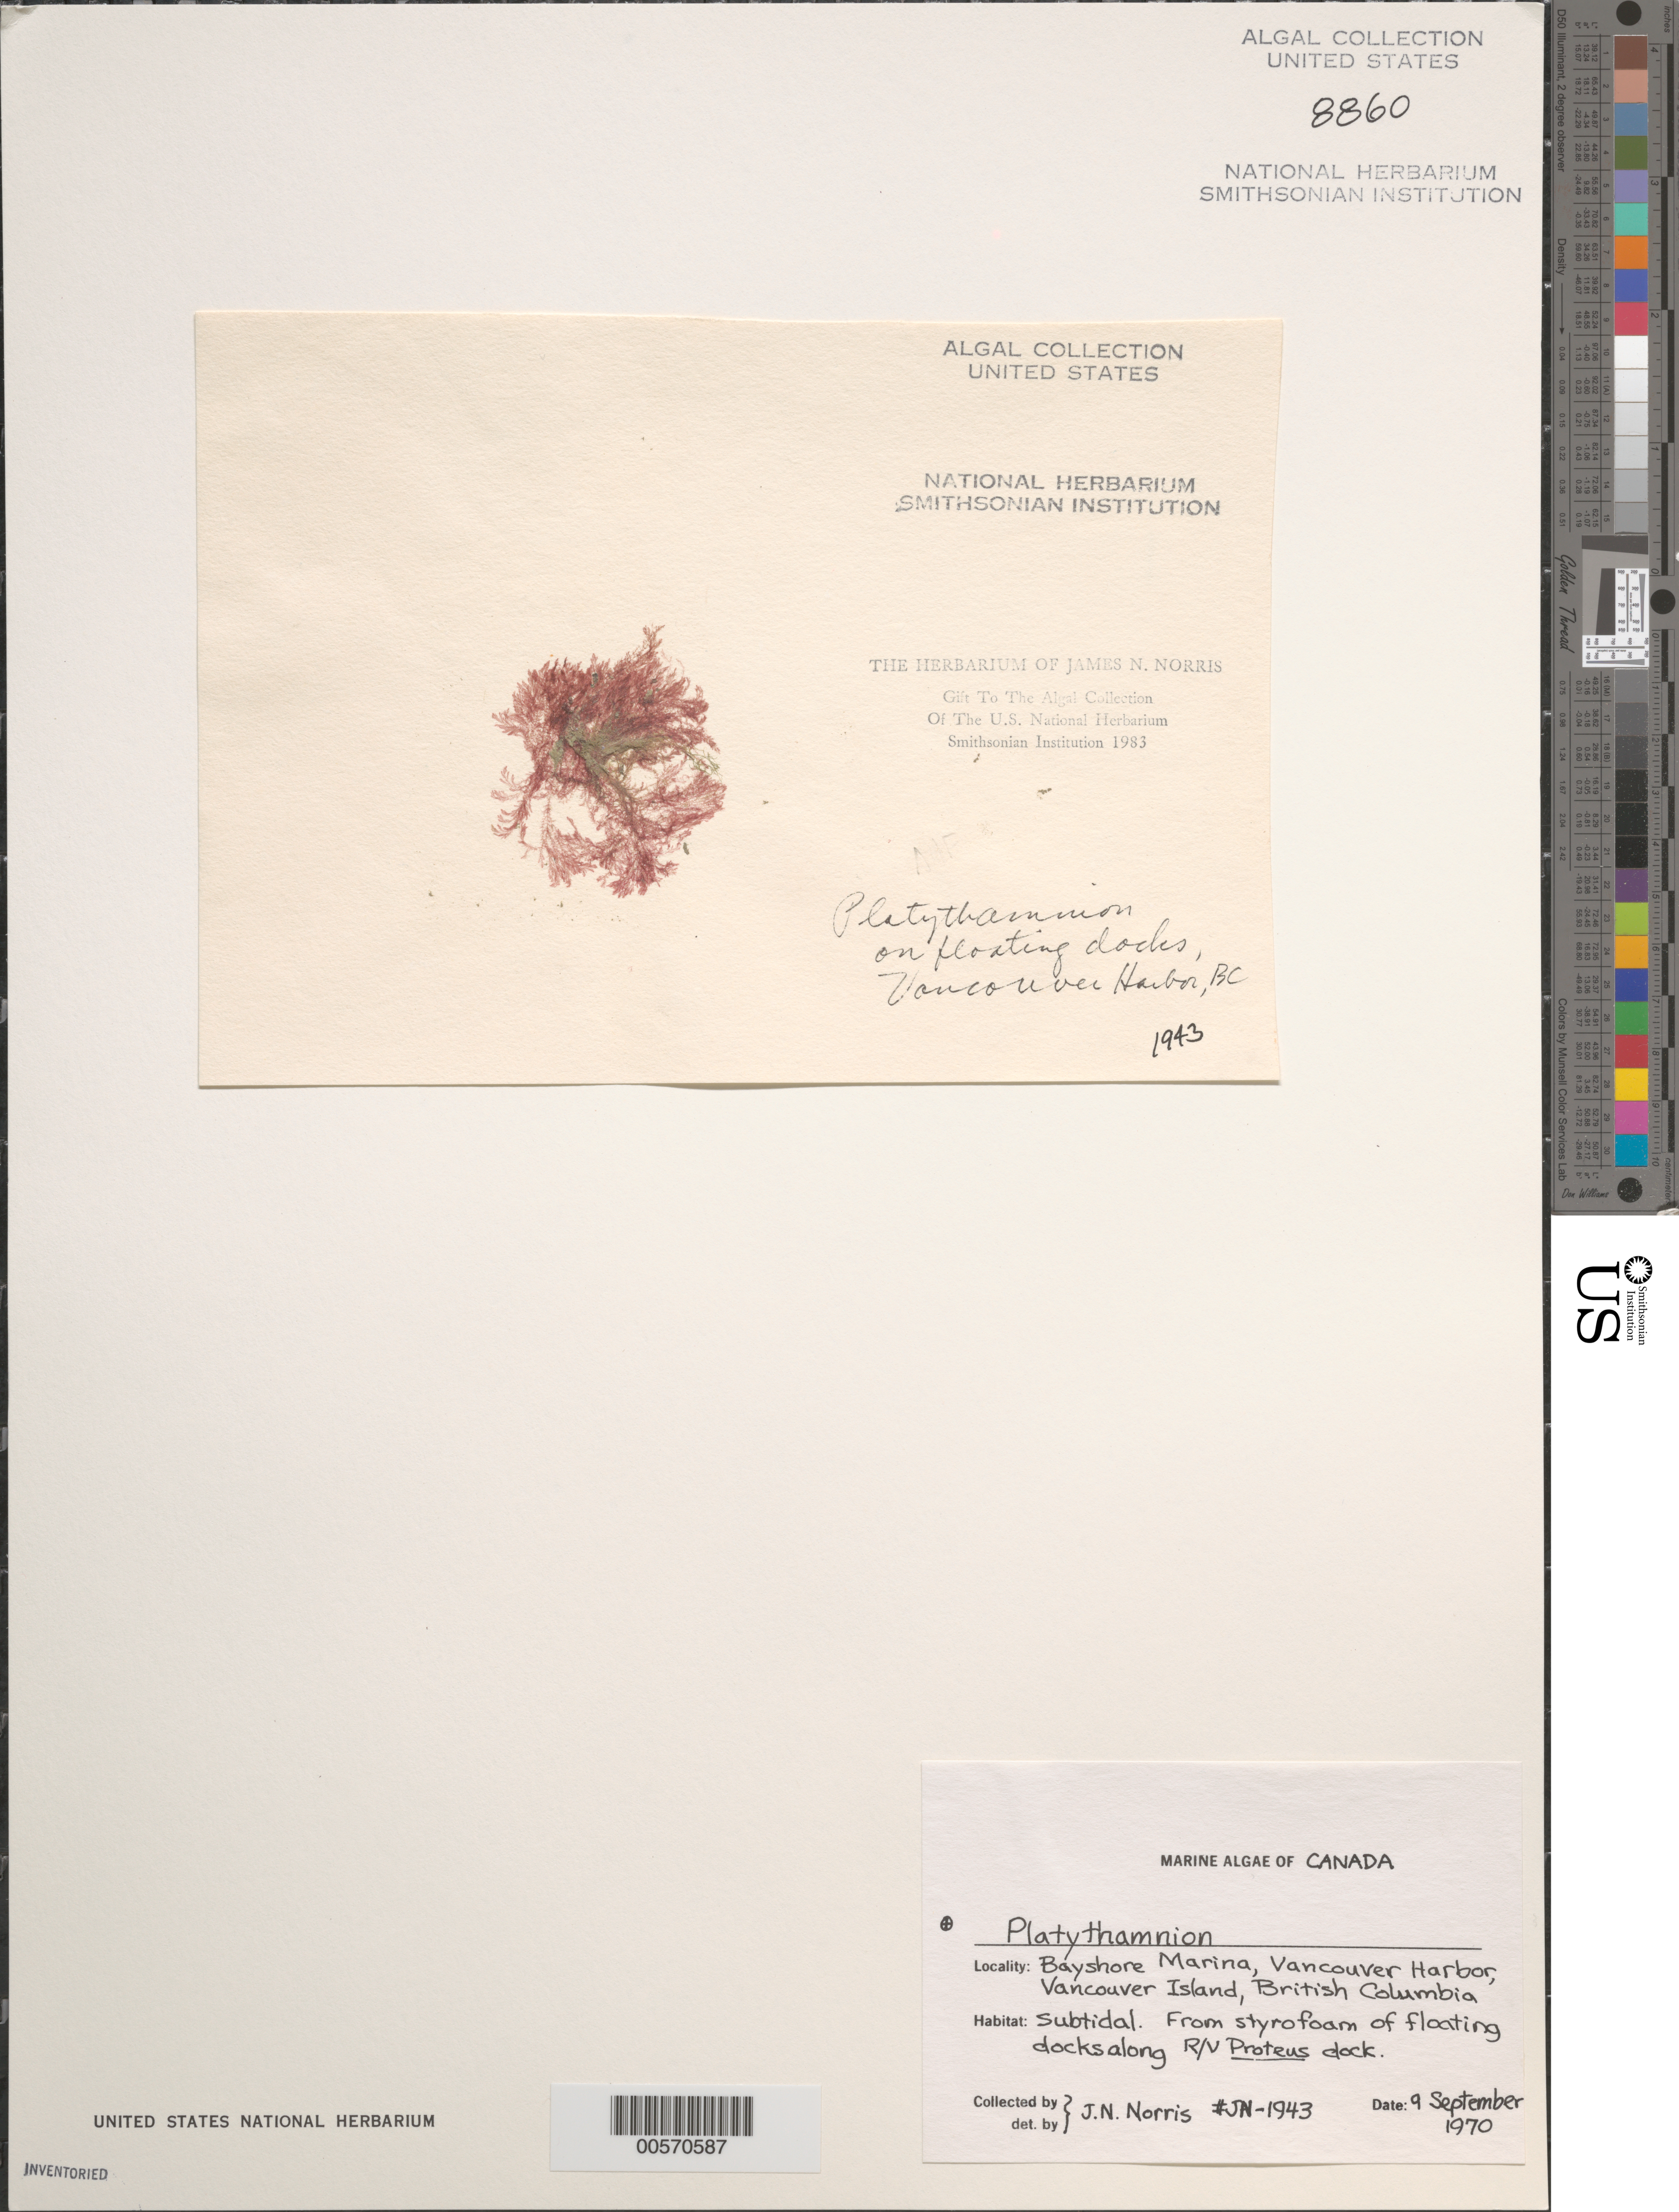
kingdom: Plantae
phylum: Rhodophyta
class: Florideophyceae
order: Ceramiales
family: Ceramiaceae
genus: Platythamnion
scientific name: Platythamnion sp.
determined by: Norris, James N.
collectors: J. N. Norris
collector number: JN-1943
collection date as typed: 09 Sep 1970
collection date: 1970-09-09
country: Canada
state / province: British Columbia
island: Vancouver Island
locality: Vancouver Harbor, Bayshore Marina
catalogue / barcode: US 8860